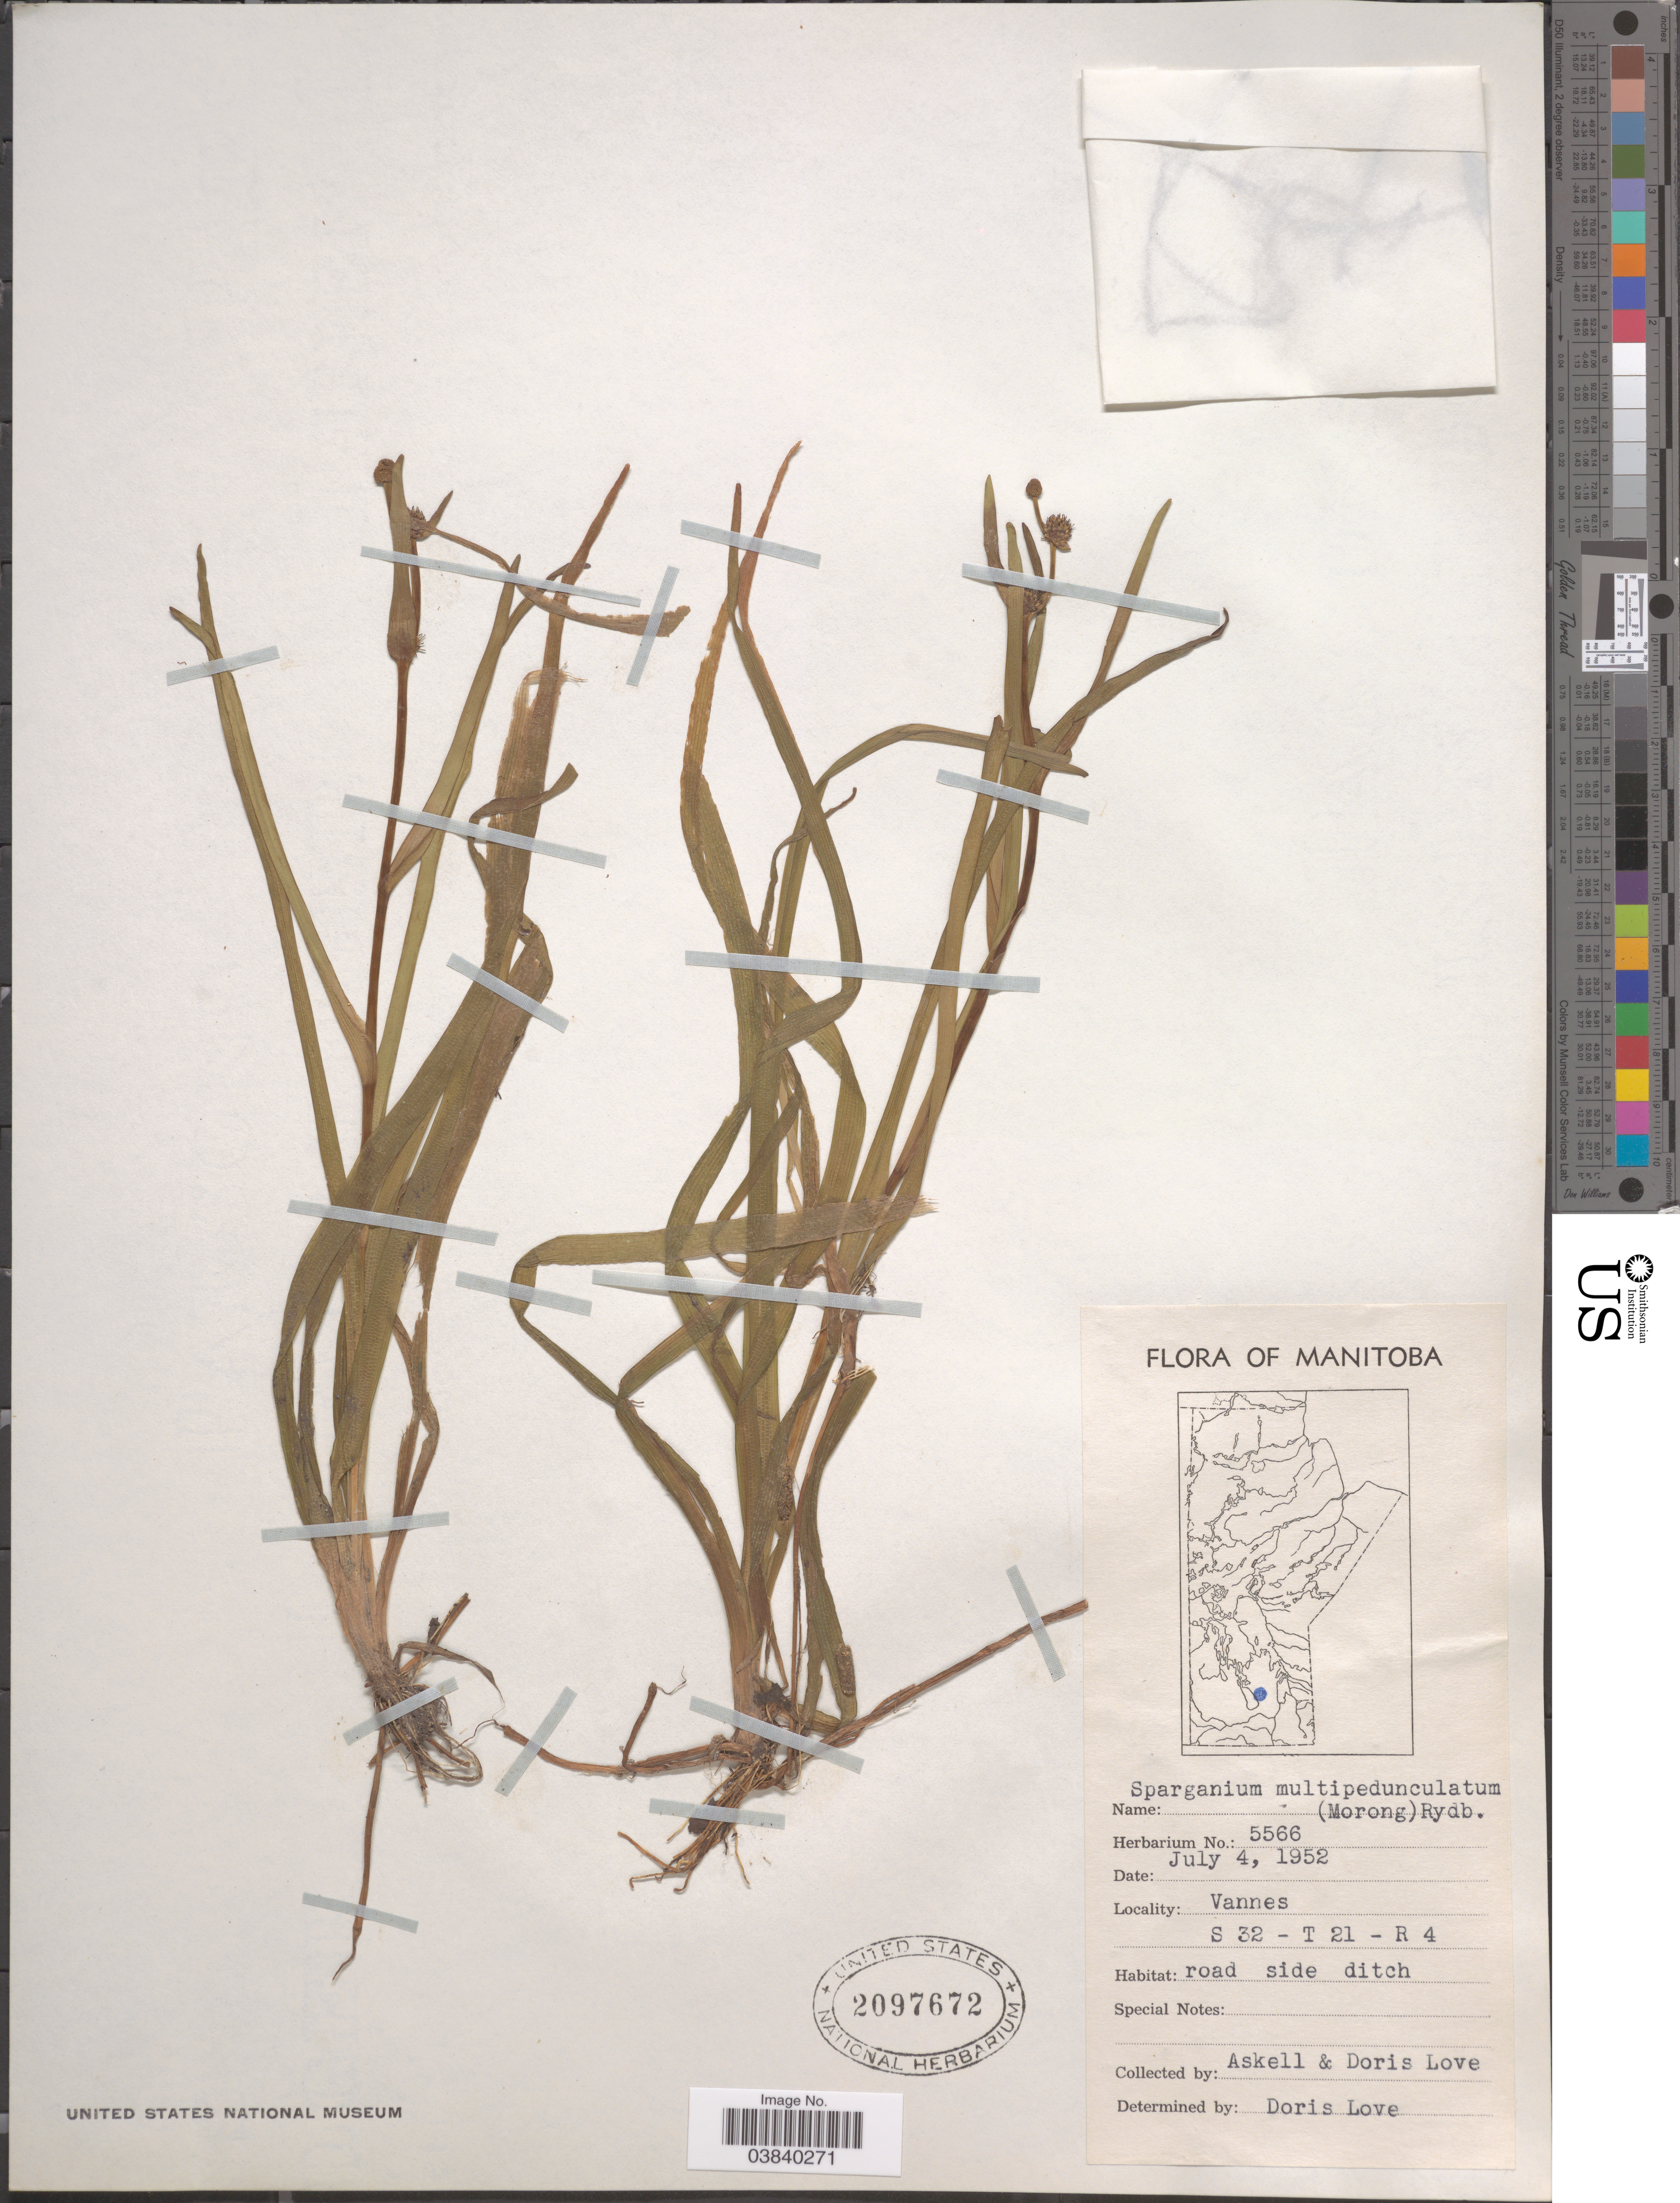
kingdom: Plantae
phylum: Tracheophyta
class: Liliopsida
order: Poales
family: Typhaceae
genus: Sparganium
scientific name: Sparganium emersum var. multipedunculatum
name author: (Morong) Reveal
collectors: Á. Löve & D. Löve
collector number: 5566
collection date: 1952-07-04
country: Canada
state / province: Manitoba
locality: Vannes. S 32- T 21- R 4.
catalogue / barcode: US 2097672